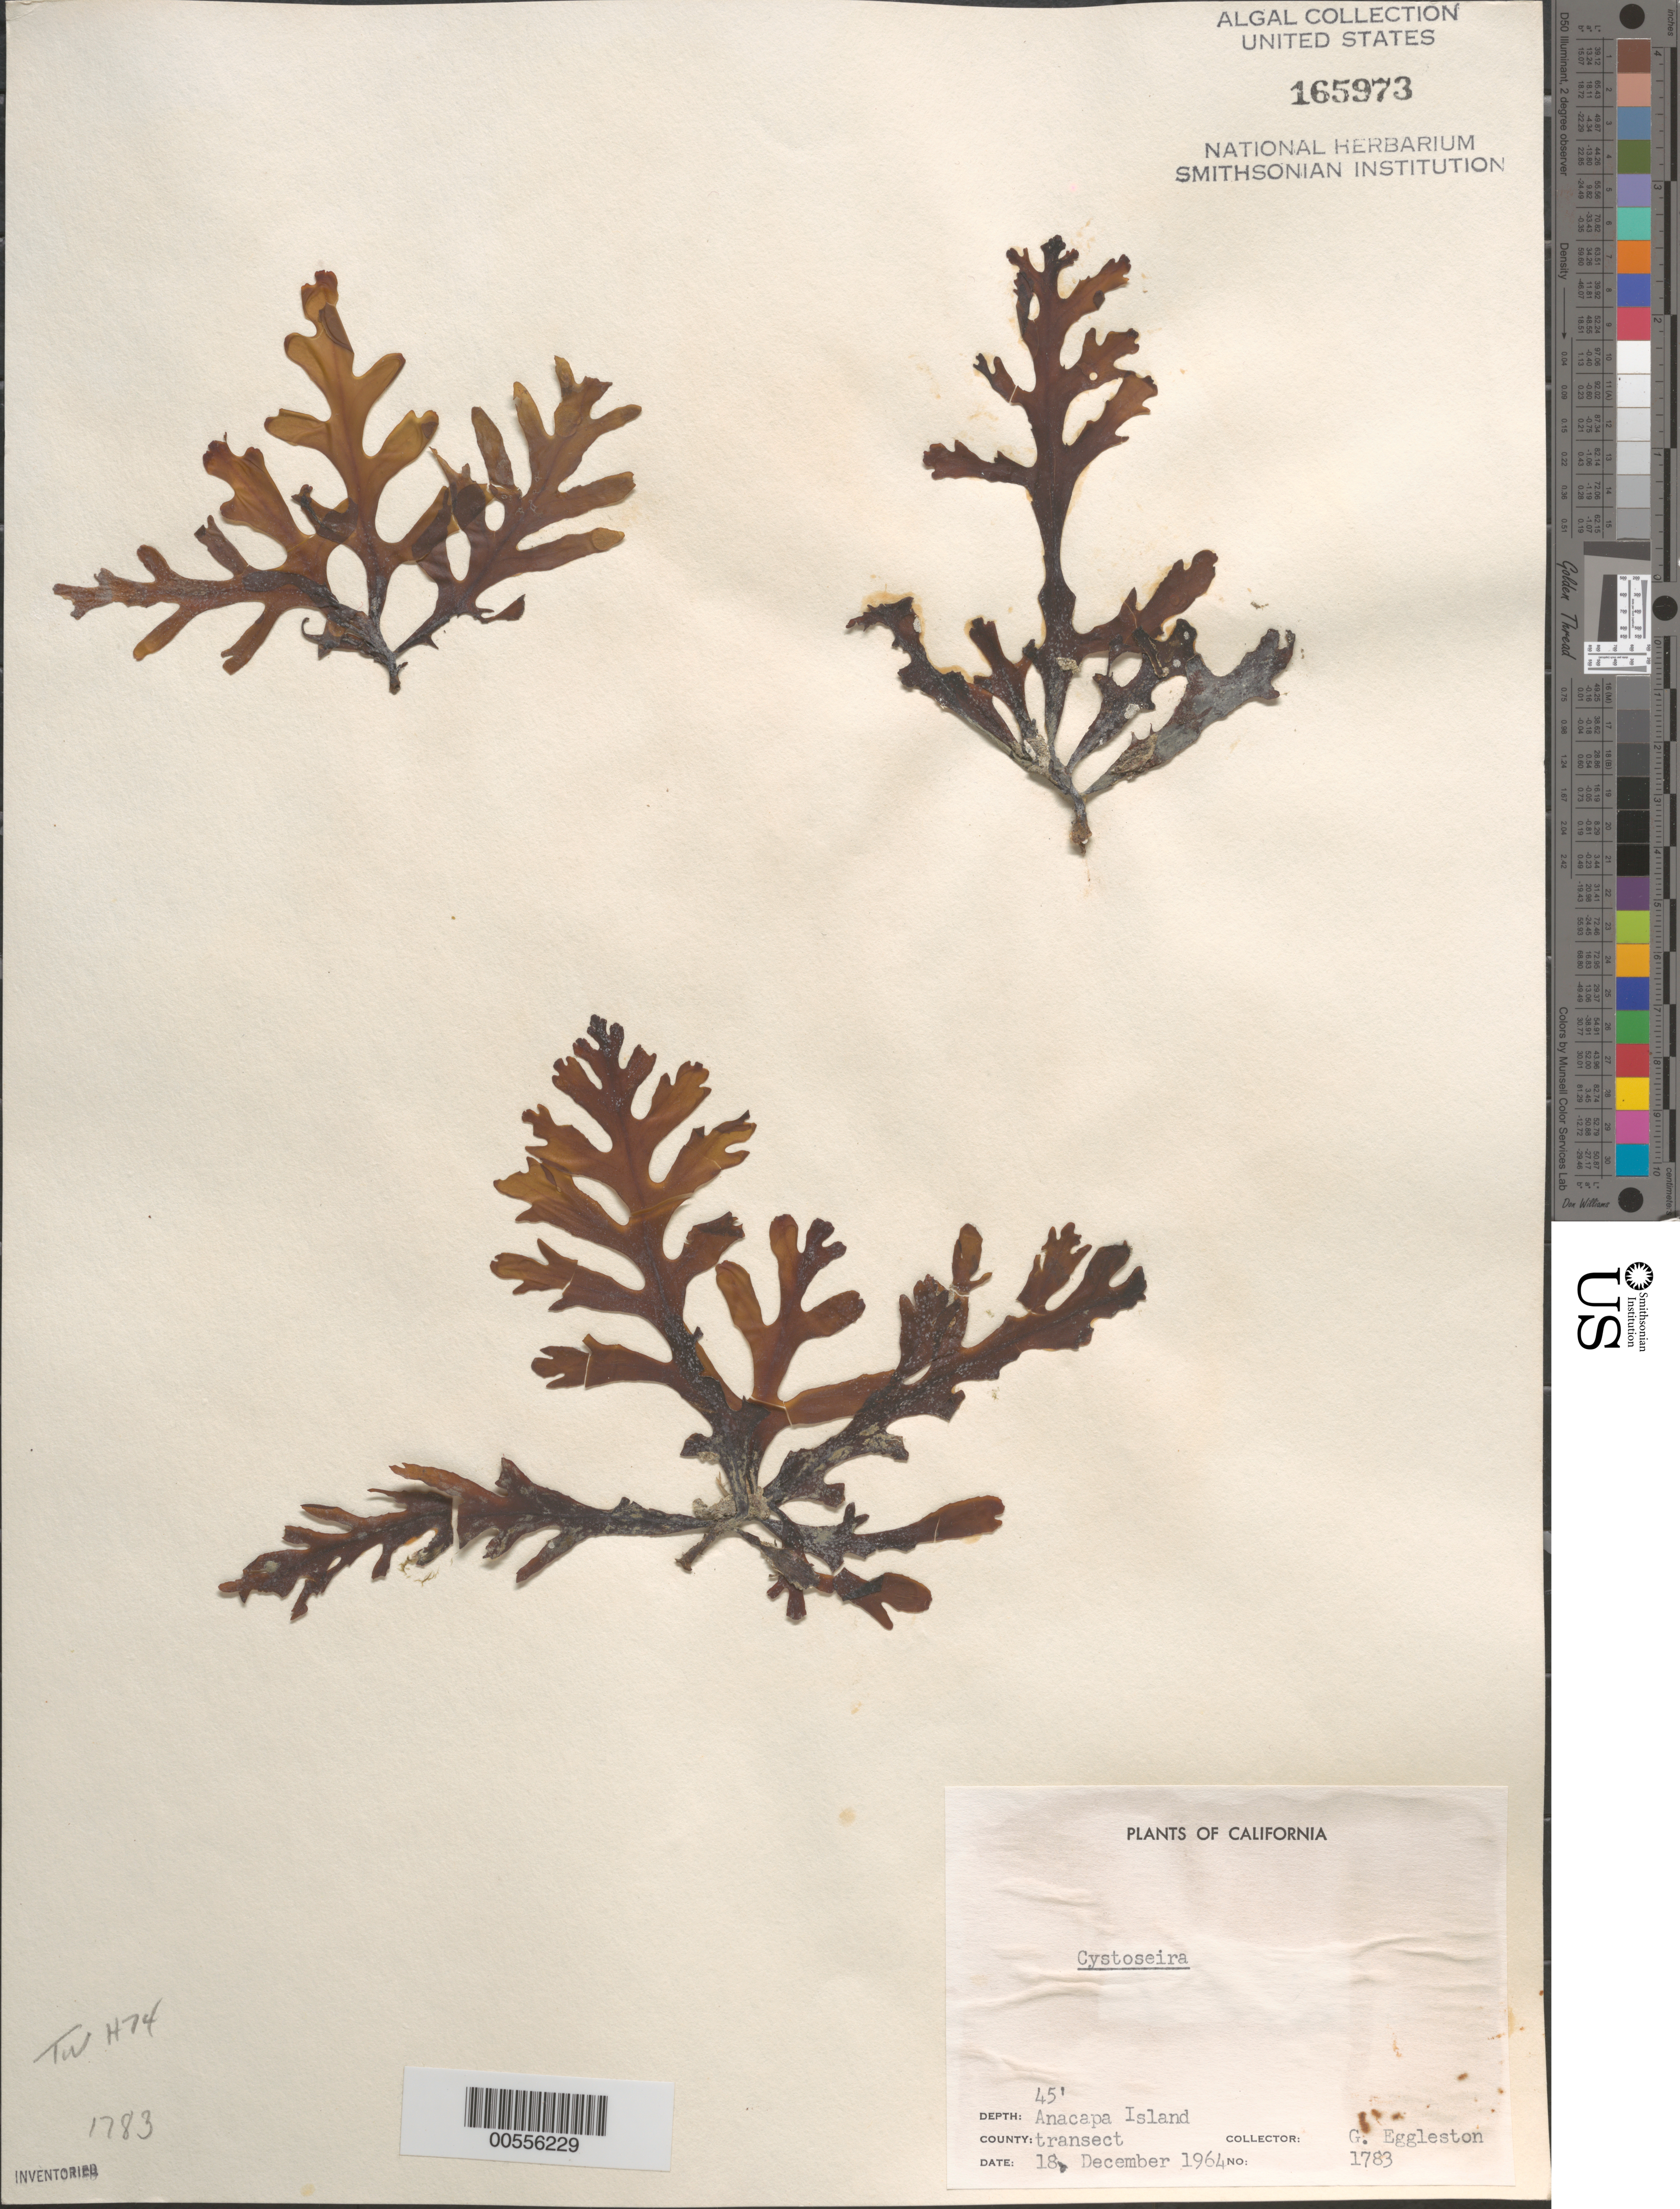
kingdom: Chromista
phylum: Ochrophyta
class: Phaeophyceae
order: Fucales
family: Sargassaceae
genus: Cystoseira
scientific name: Cystoseira sp.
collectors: G. Eggleston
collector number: Neushul 1783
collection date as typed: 18 Dec 1964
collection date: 1964-12-18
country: United States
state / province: California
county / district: Ventura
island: Anacapa Island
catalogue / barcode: US 165973